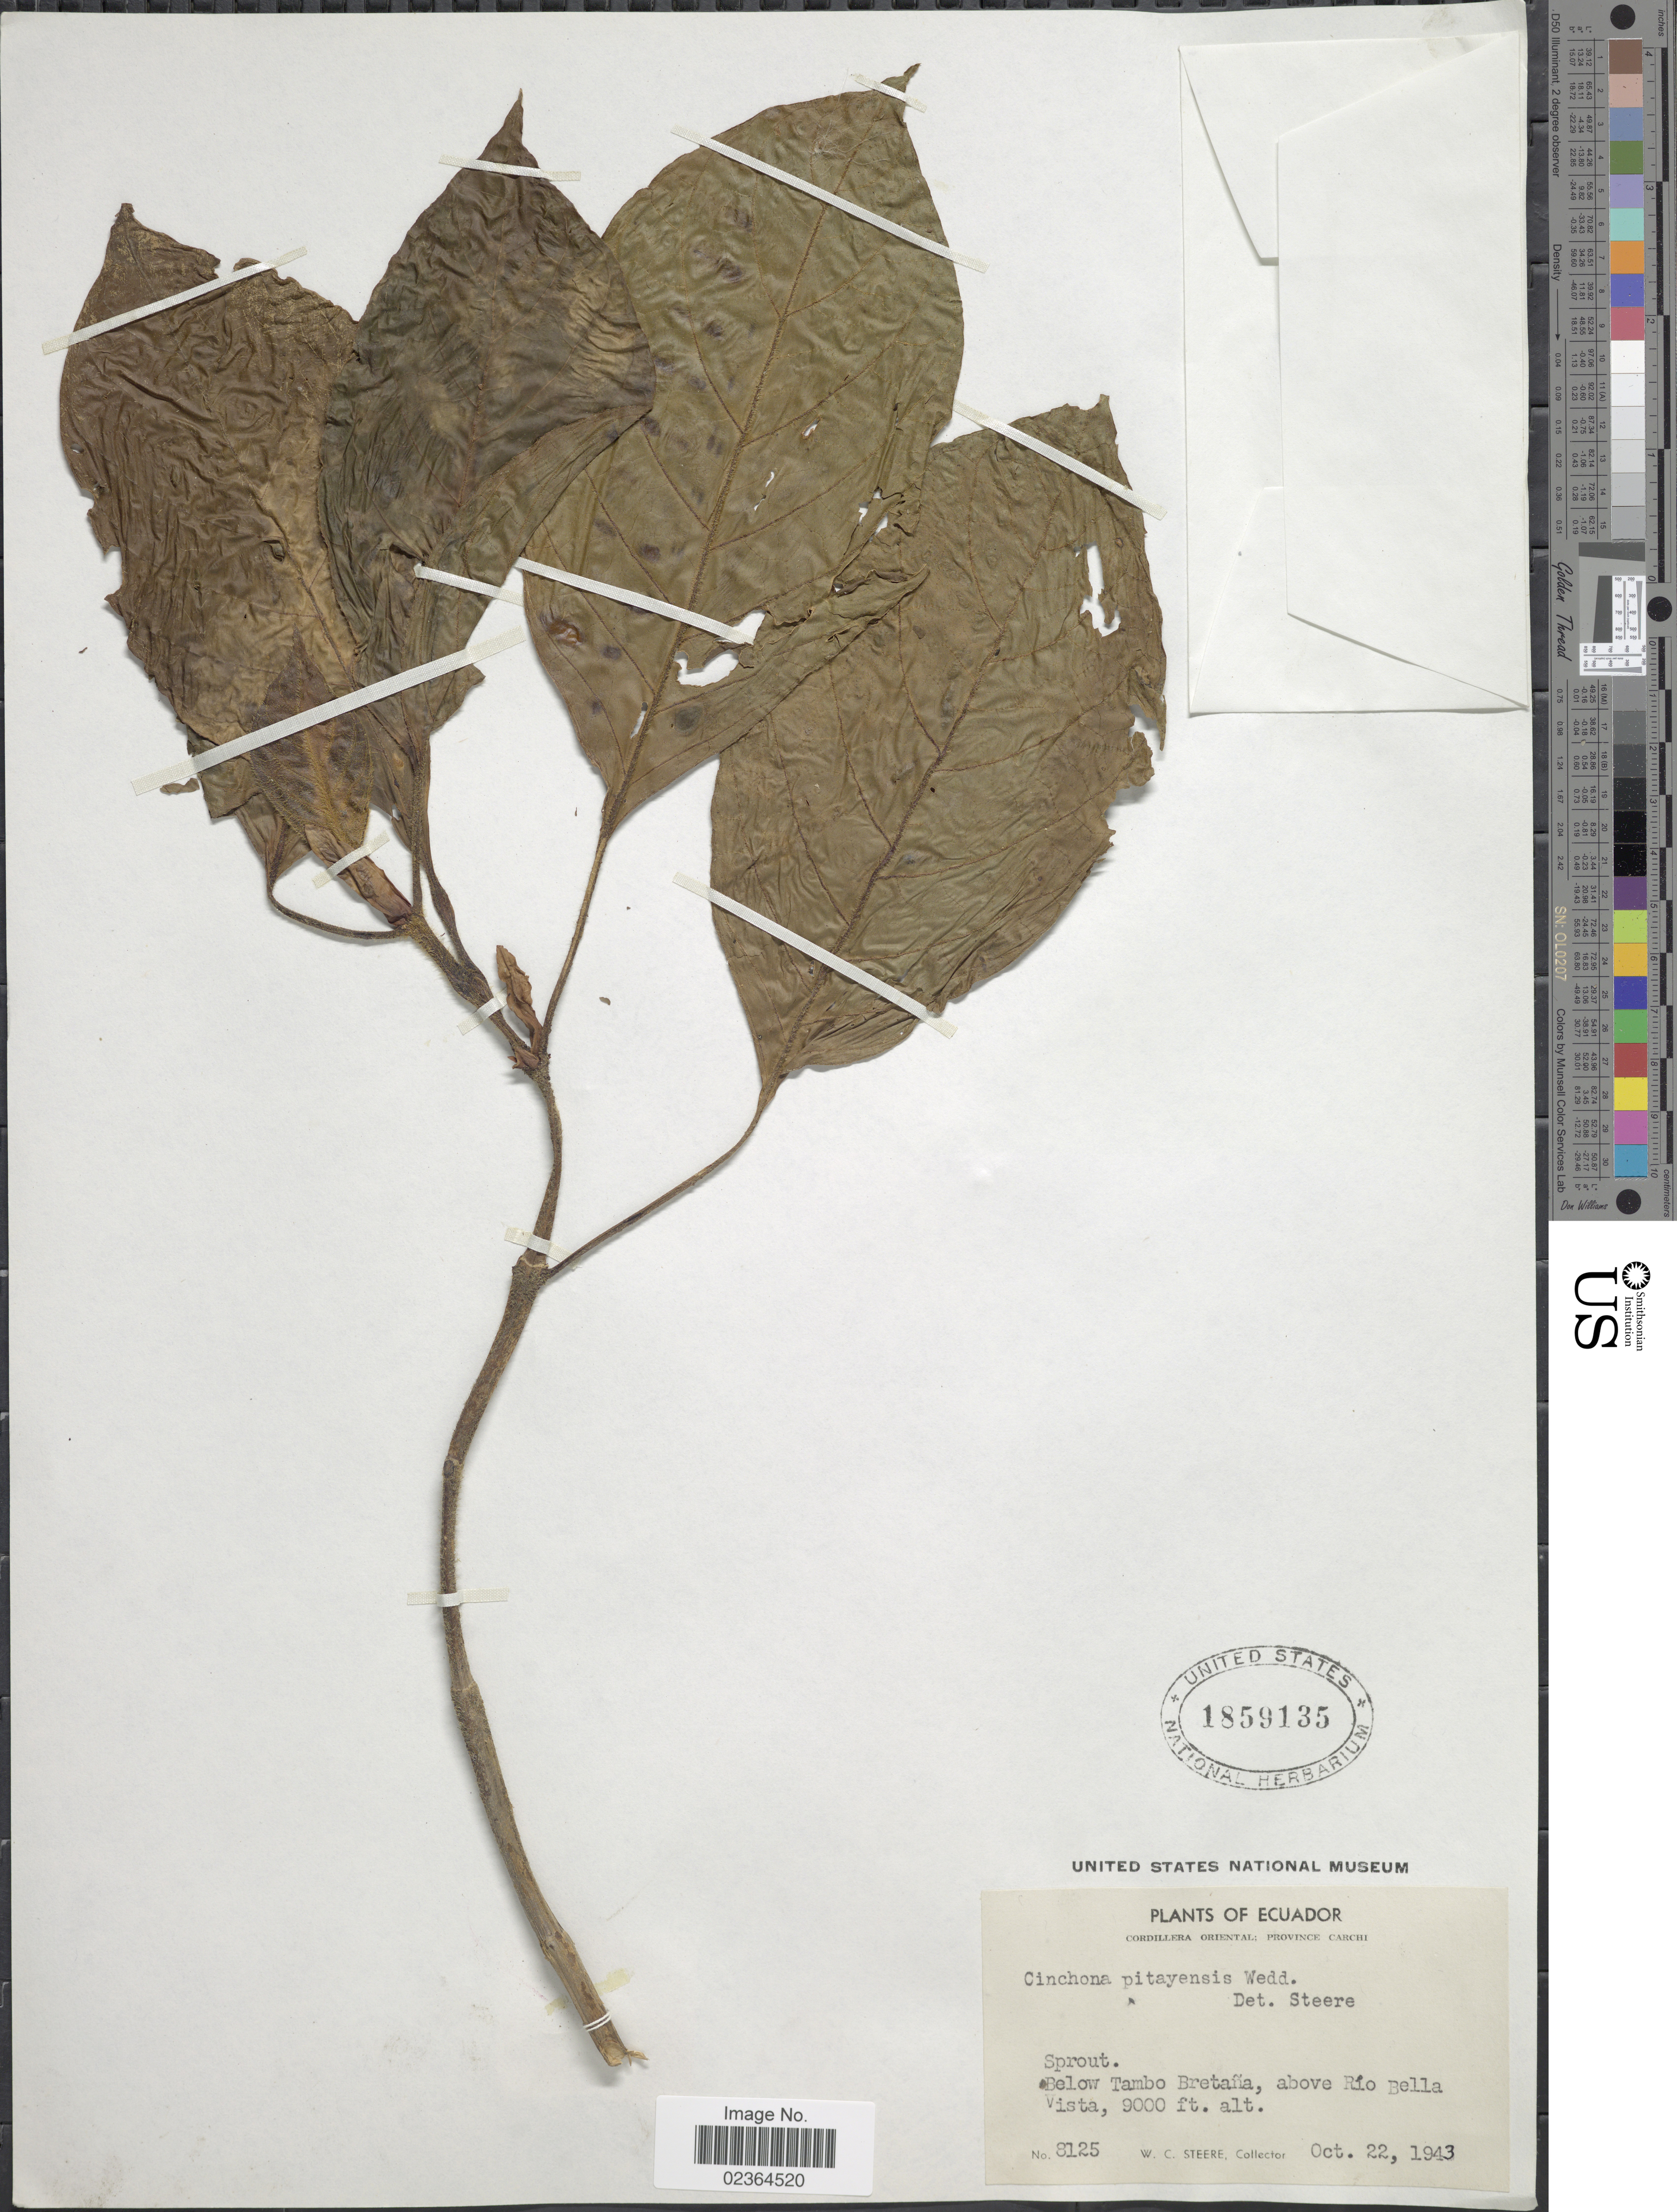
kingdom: Plantae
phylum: Tracheophyta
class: Magnoliopsida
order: Gentianales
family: Rubiaceae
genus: Cinchona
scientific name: Cinchona pitayensis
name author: Wedd.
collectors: W. C. Steere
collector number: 8125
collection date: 1943-10-22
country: Ecuador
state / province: Carchi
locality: Cordillera Oriental: Province Carchi, Below Tambo Bretana, above Rio Bella Vista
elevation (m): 2743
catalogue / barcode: US 1859135